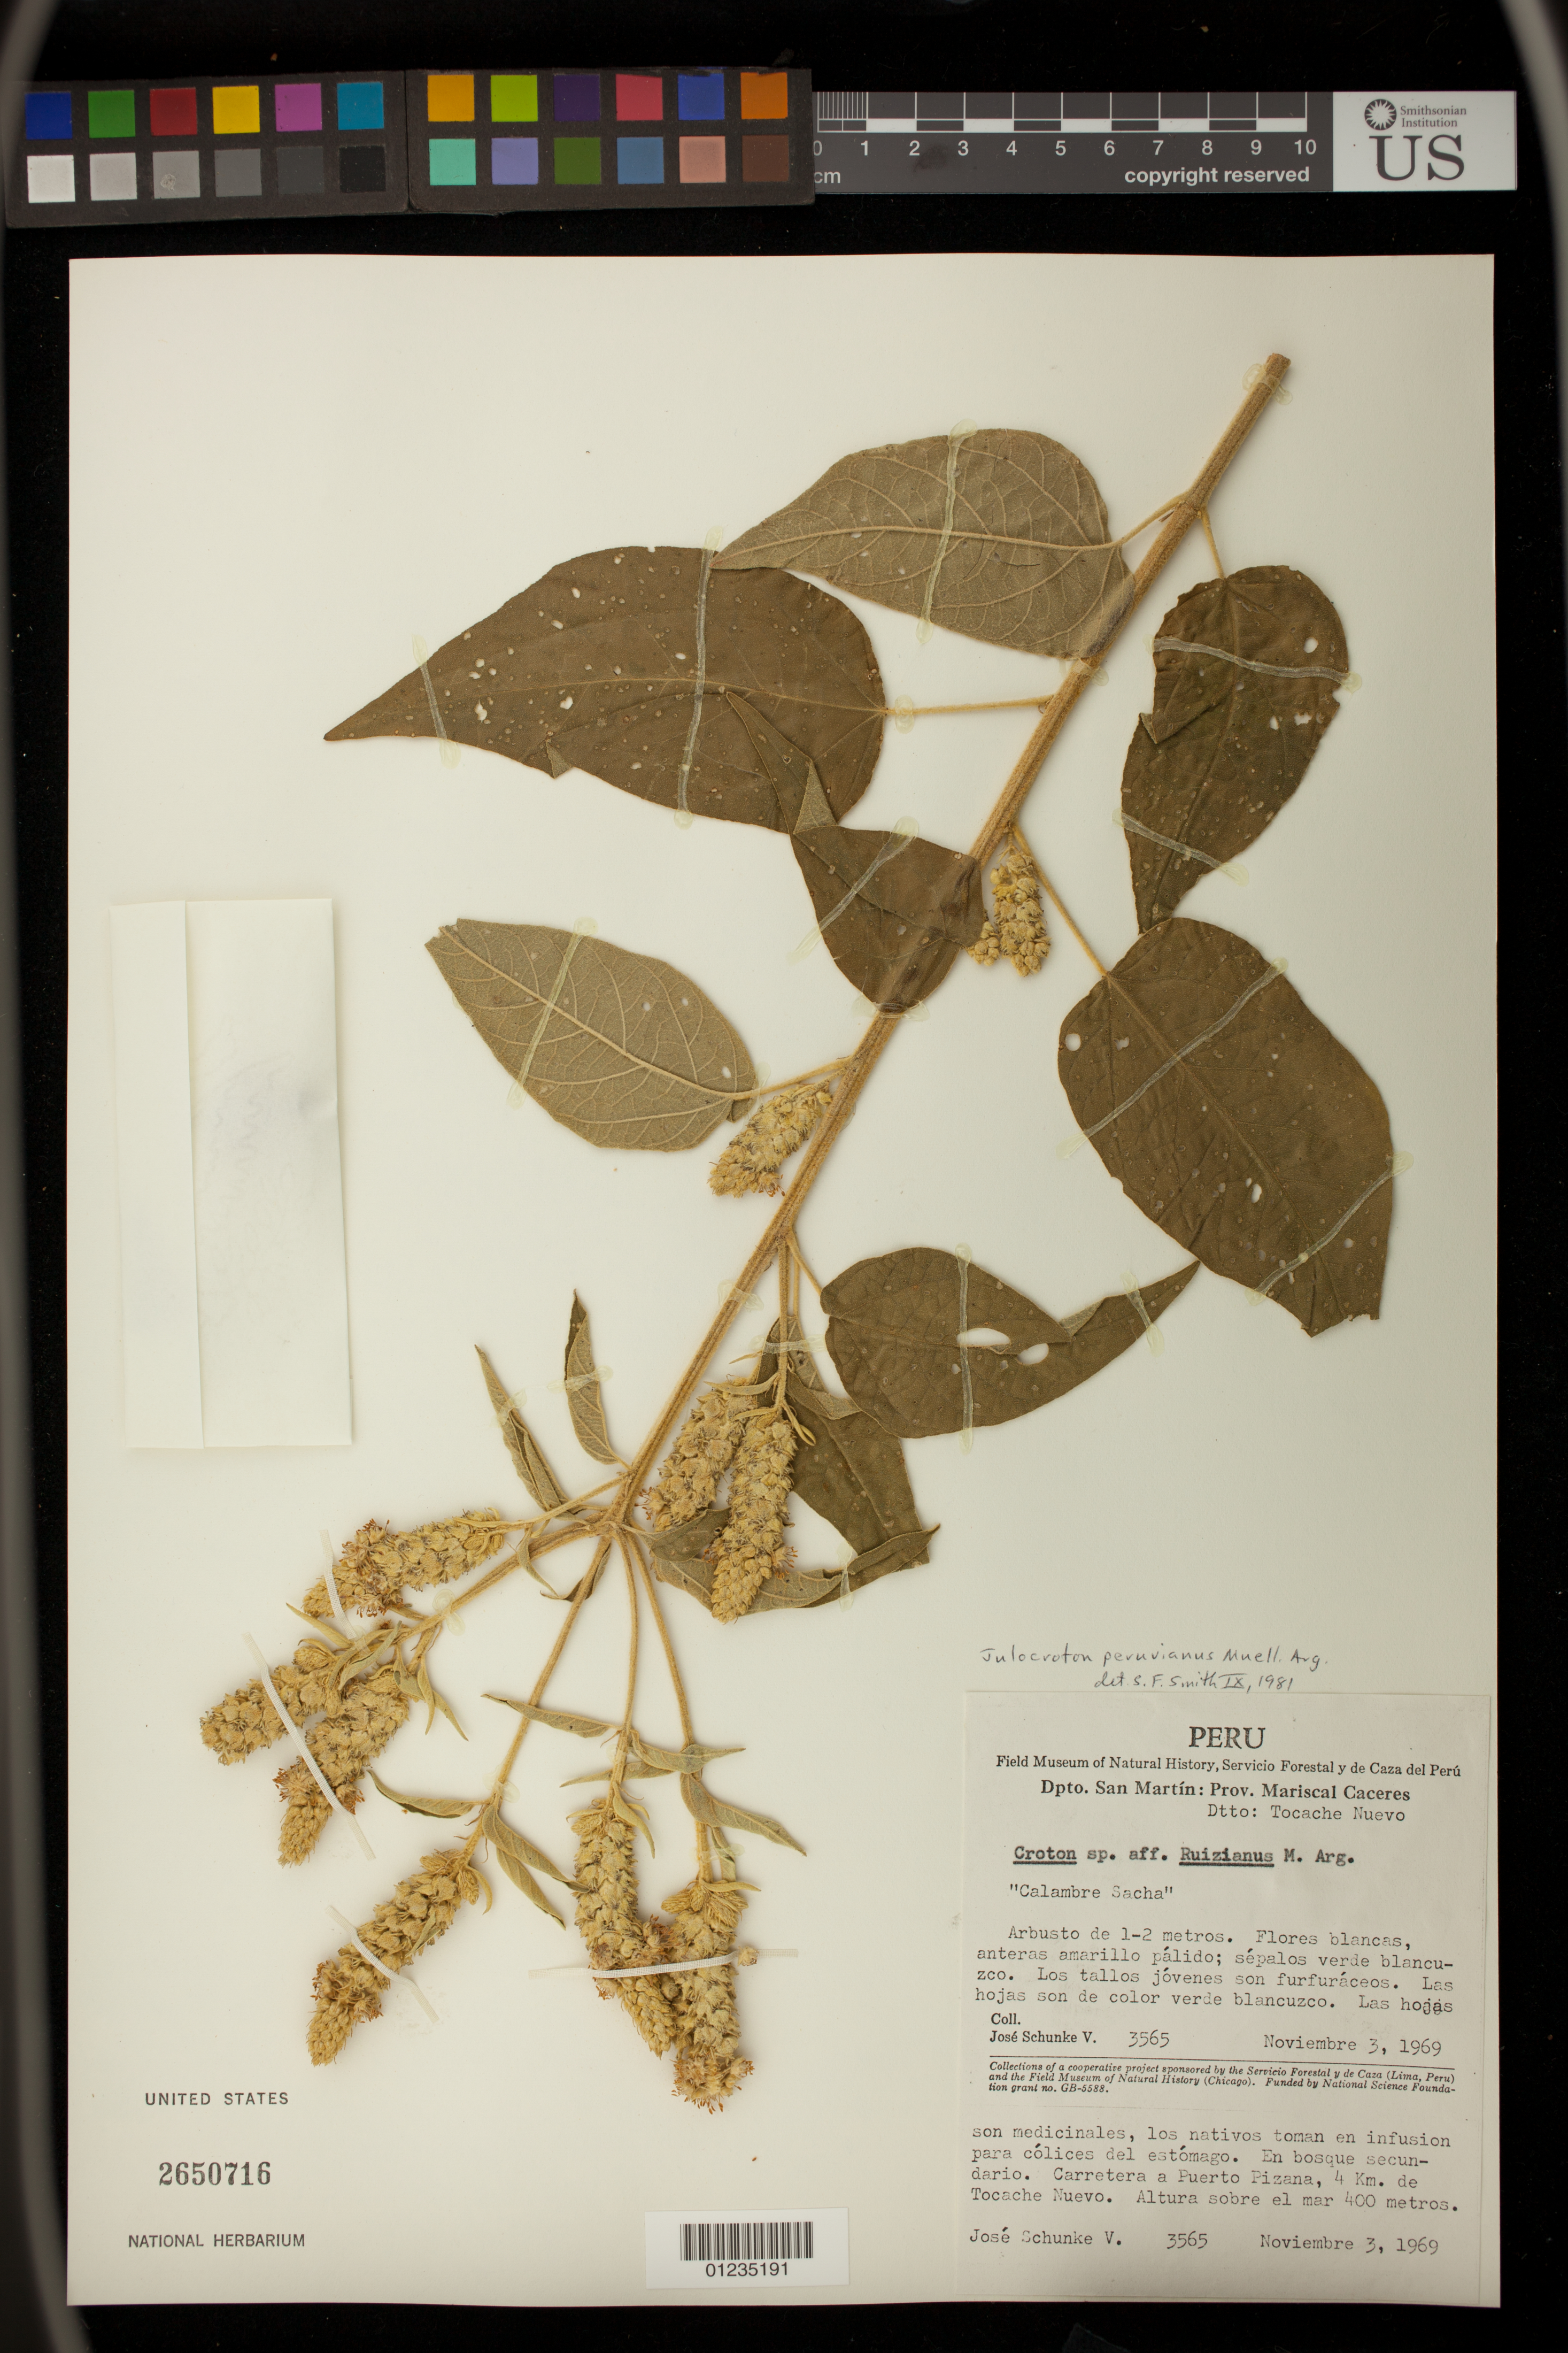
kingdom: Plantae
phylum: Tracheophyta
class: Magnoliopsida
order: Malpighiales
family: Euphorbiaceae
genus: Julocroton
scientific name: Julocroton peruvianus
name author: Müll. Arg.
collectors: J. Schunke Vigo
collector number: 3565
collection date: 1969-11-03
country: Peru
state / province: San Martín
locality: Carretera a Puerto Pizana, 4 Km. de Tocache Nuevo.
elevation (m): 400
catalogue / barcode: US 2650716